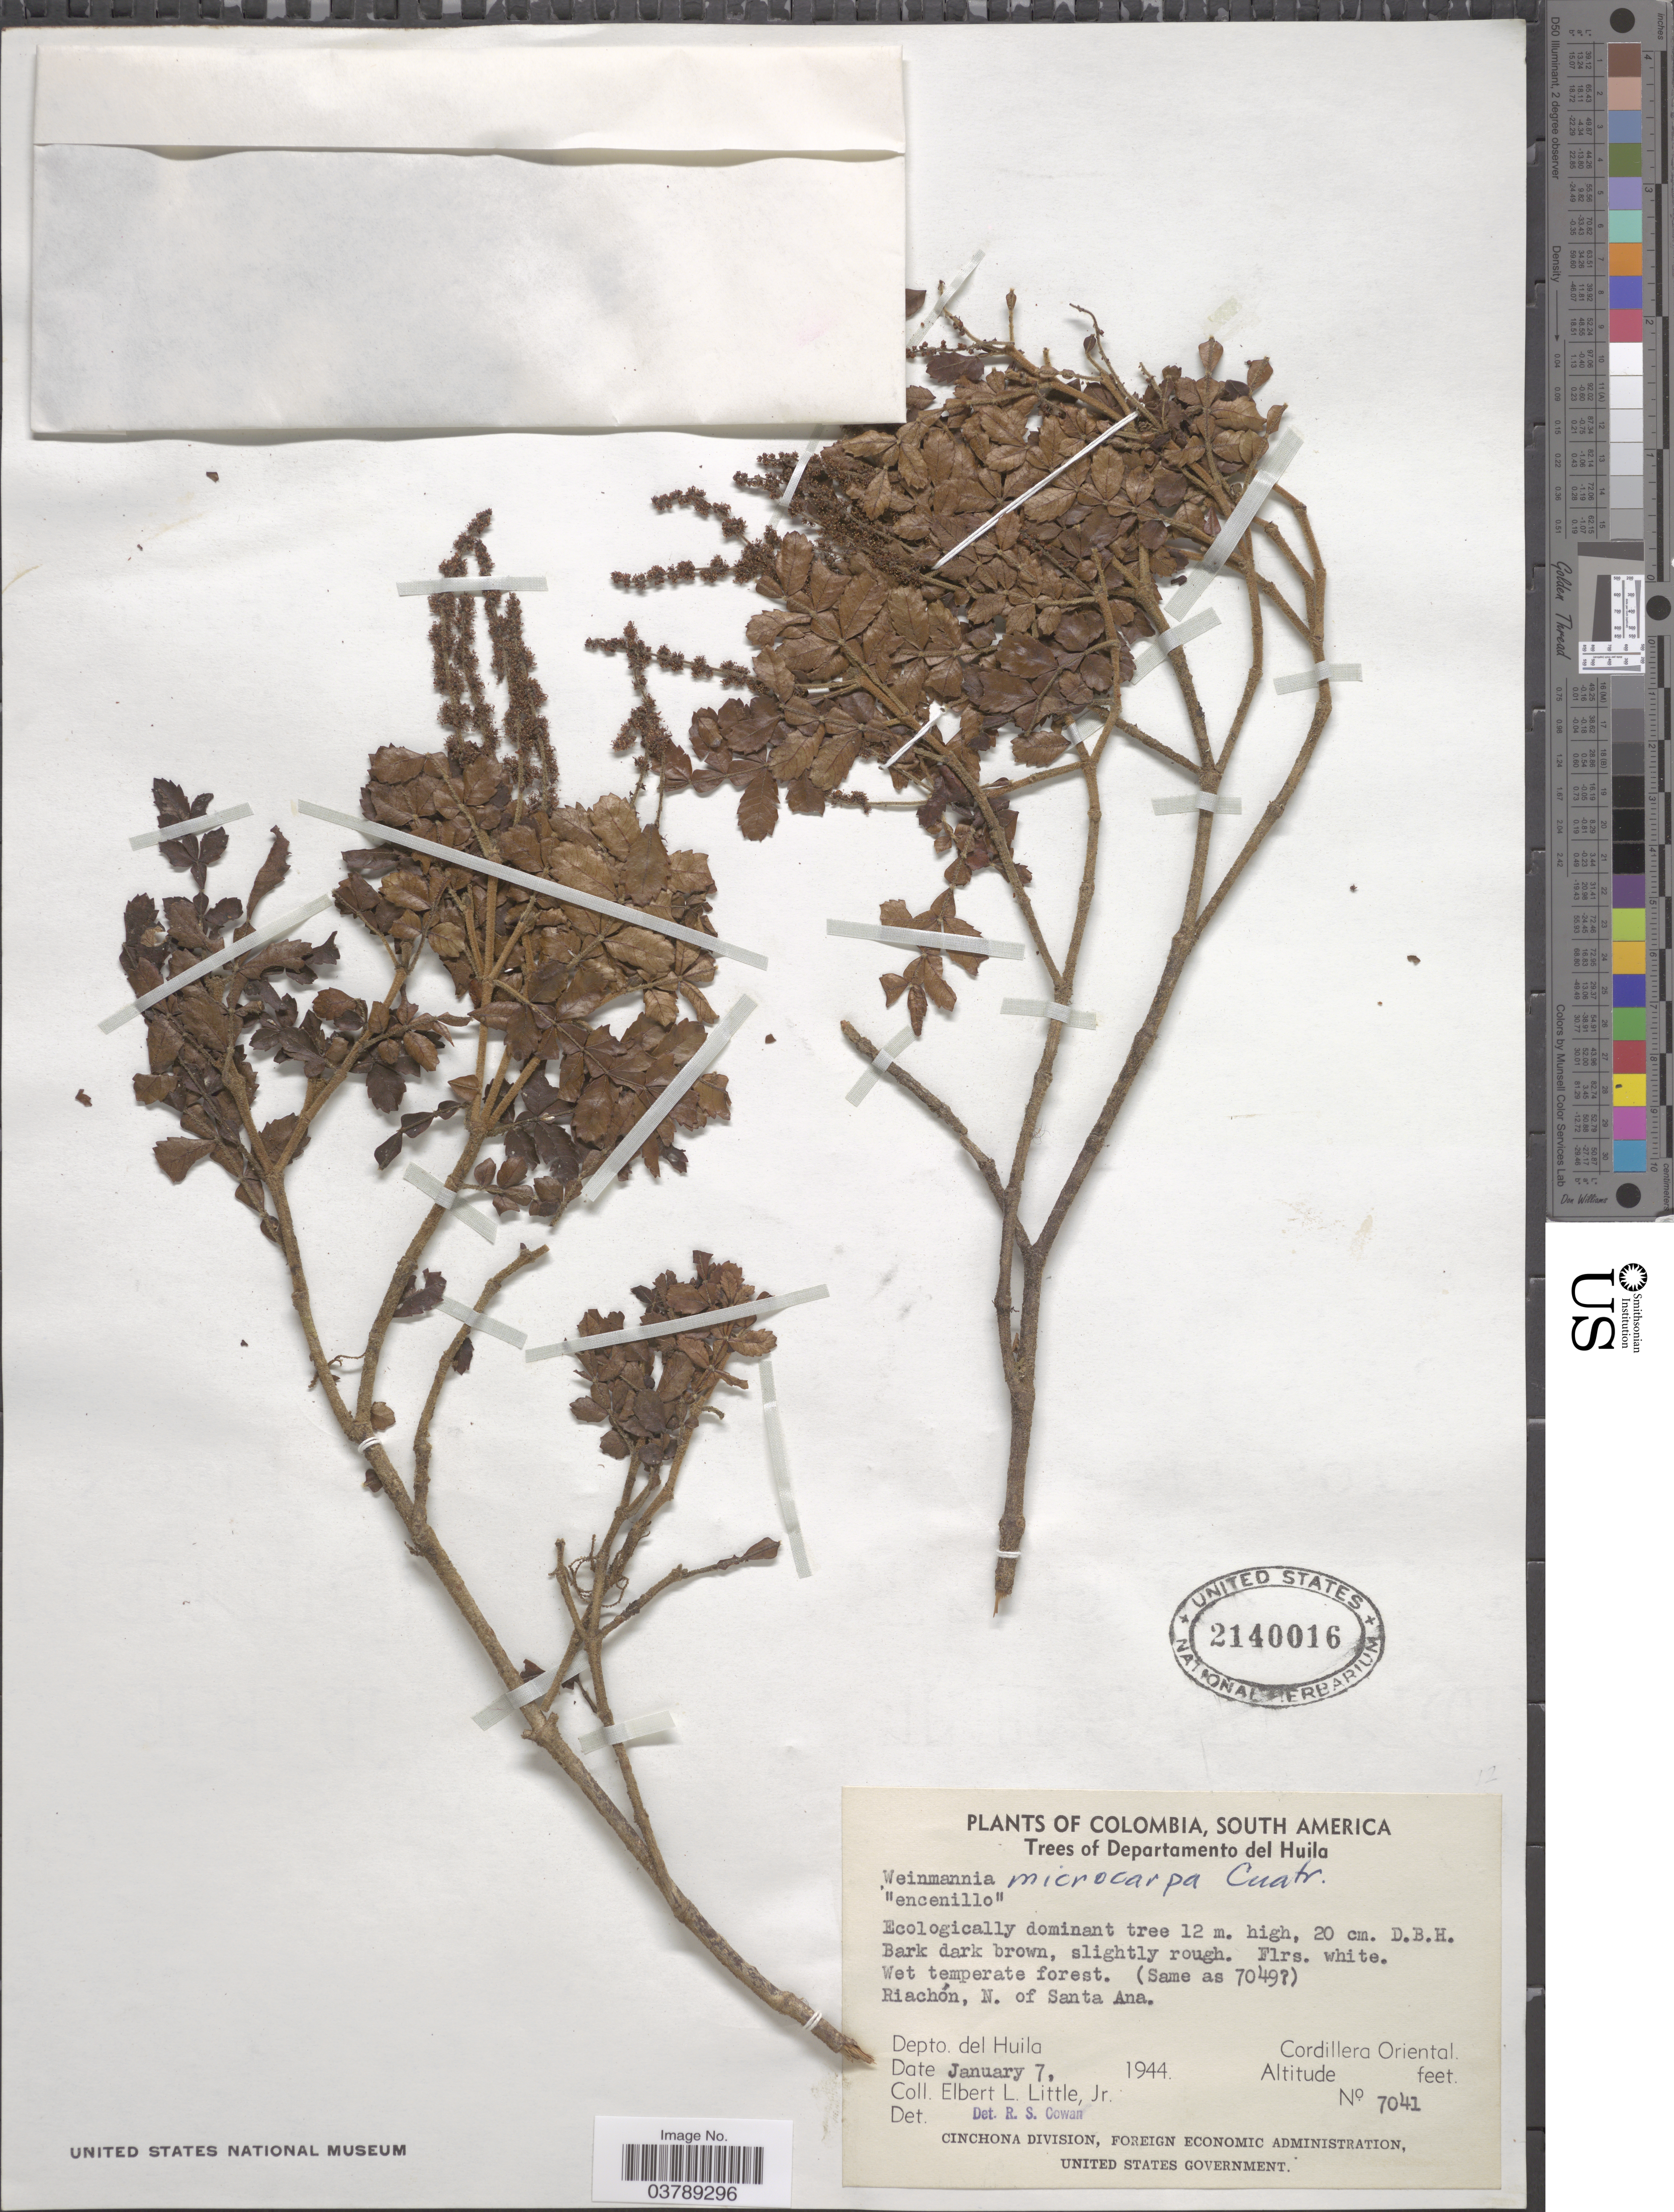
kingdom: Plantae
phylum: Tracheophyta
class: Magnoliopsida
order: Oxalidales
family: Cunoniaceae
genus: Weinmannia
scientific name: Weinmannia microcarpa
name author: Cuatrec.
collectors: E. L. Little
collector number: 7041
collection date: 1944-01-07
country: Colombia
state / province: Huila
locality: Departamento del Huila. Riachón, N. of Santa Ana. Cordillera Oriental.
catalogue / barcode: US 2140016